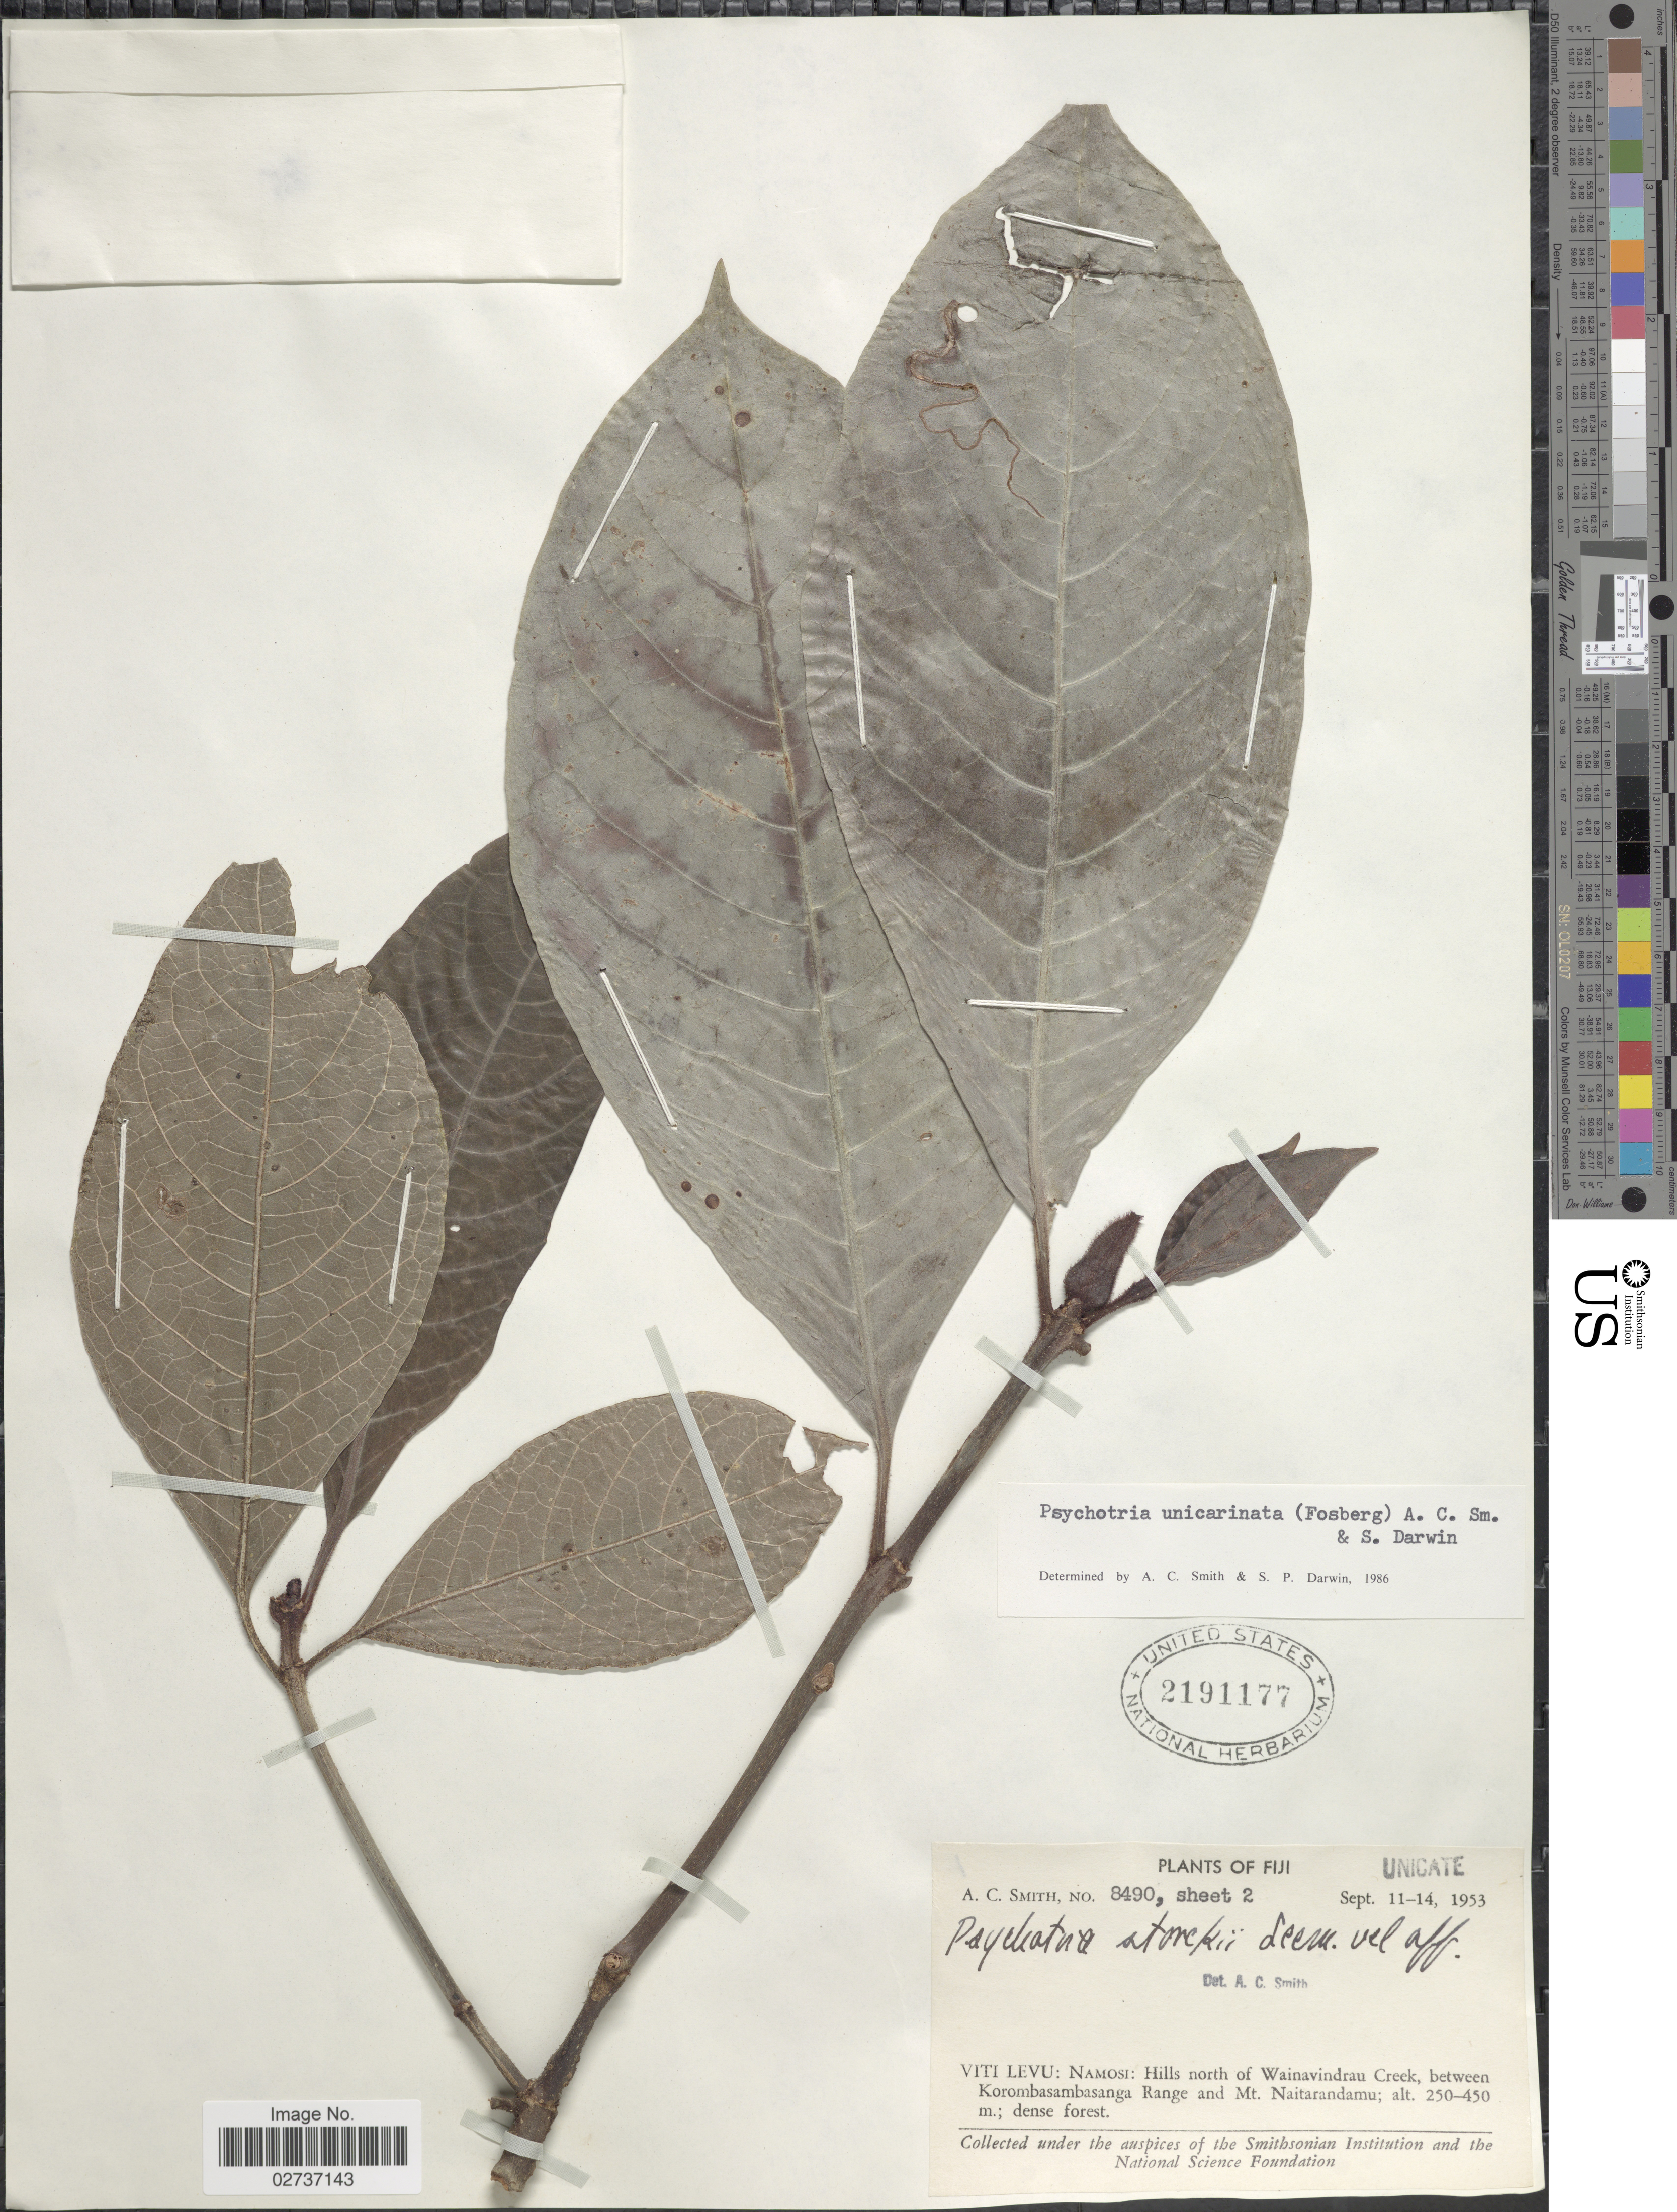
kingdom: Plantae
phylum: Tracheophyta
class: Magnoliopsida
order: Gentianales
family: Rubiaceae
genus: Psychotria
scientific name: Psychotria unicarinata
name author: (Fosberg) A.C. Sm. & S.P. Darwin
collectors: A. C. Smith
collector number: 8490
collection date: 1953-09-11/1953-09-14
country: Fiji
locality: Viti Levu: Namosi: Hills north of Wainavindrau Creek, between Korombasambasanga Range and Mt. Naitarandamu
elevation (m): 250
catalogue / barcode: US 2191177